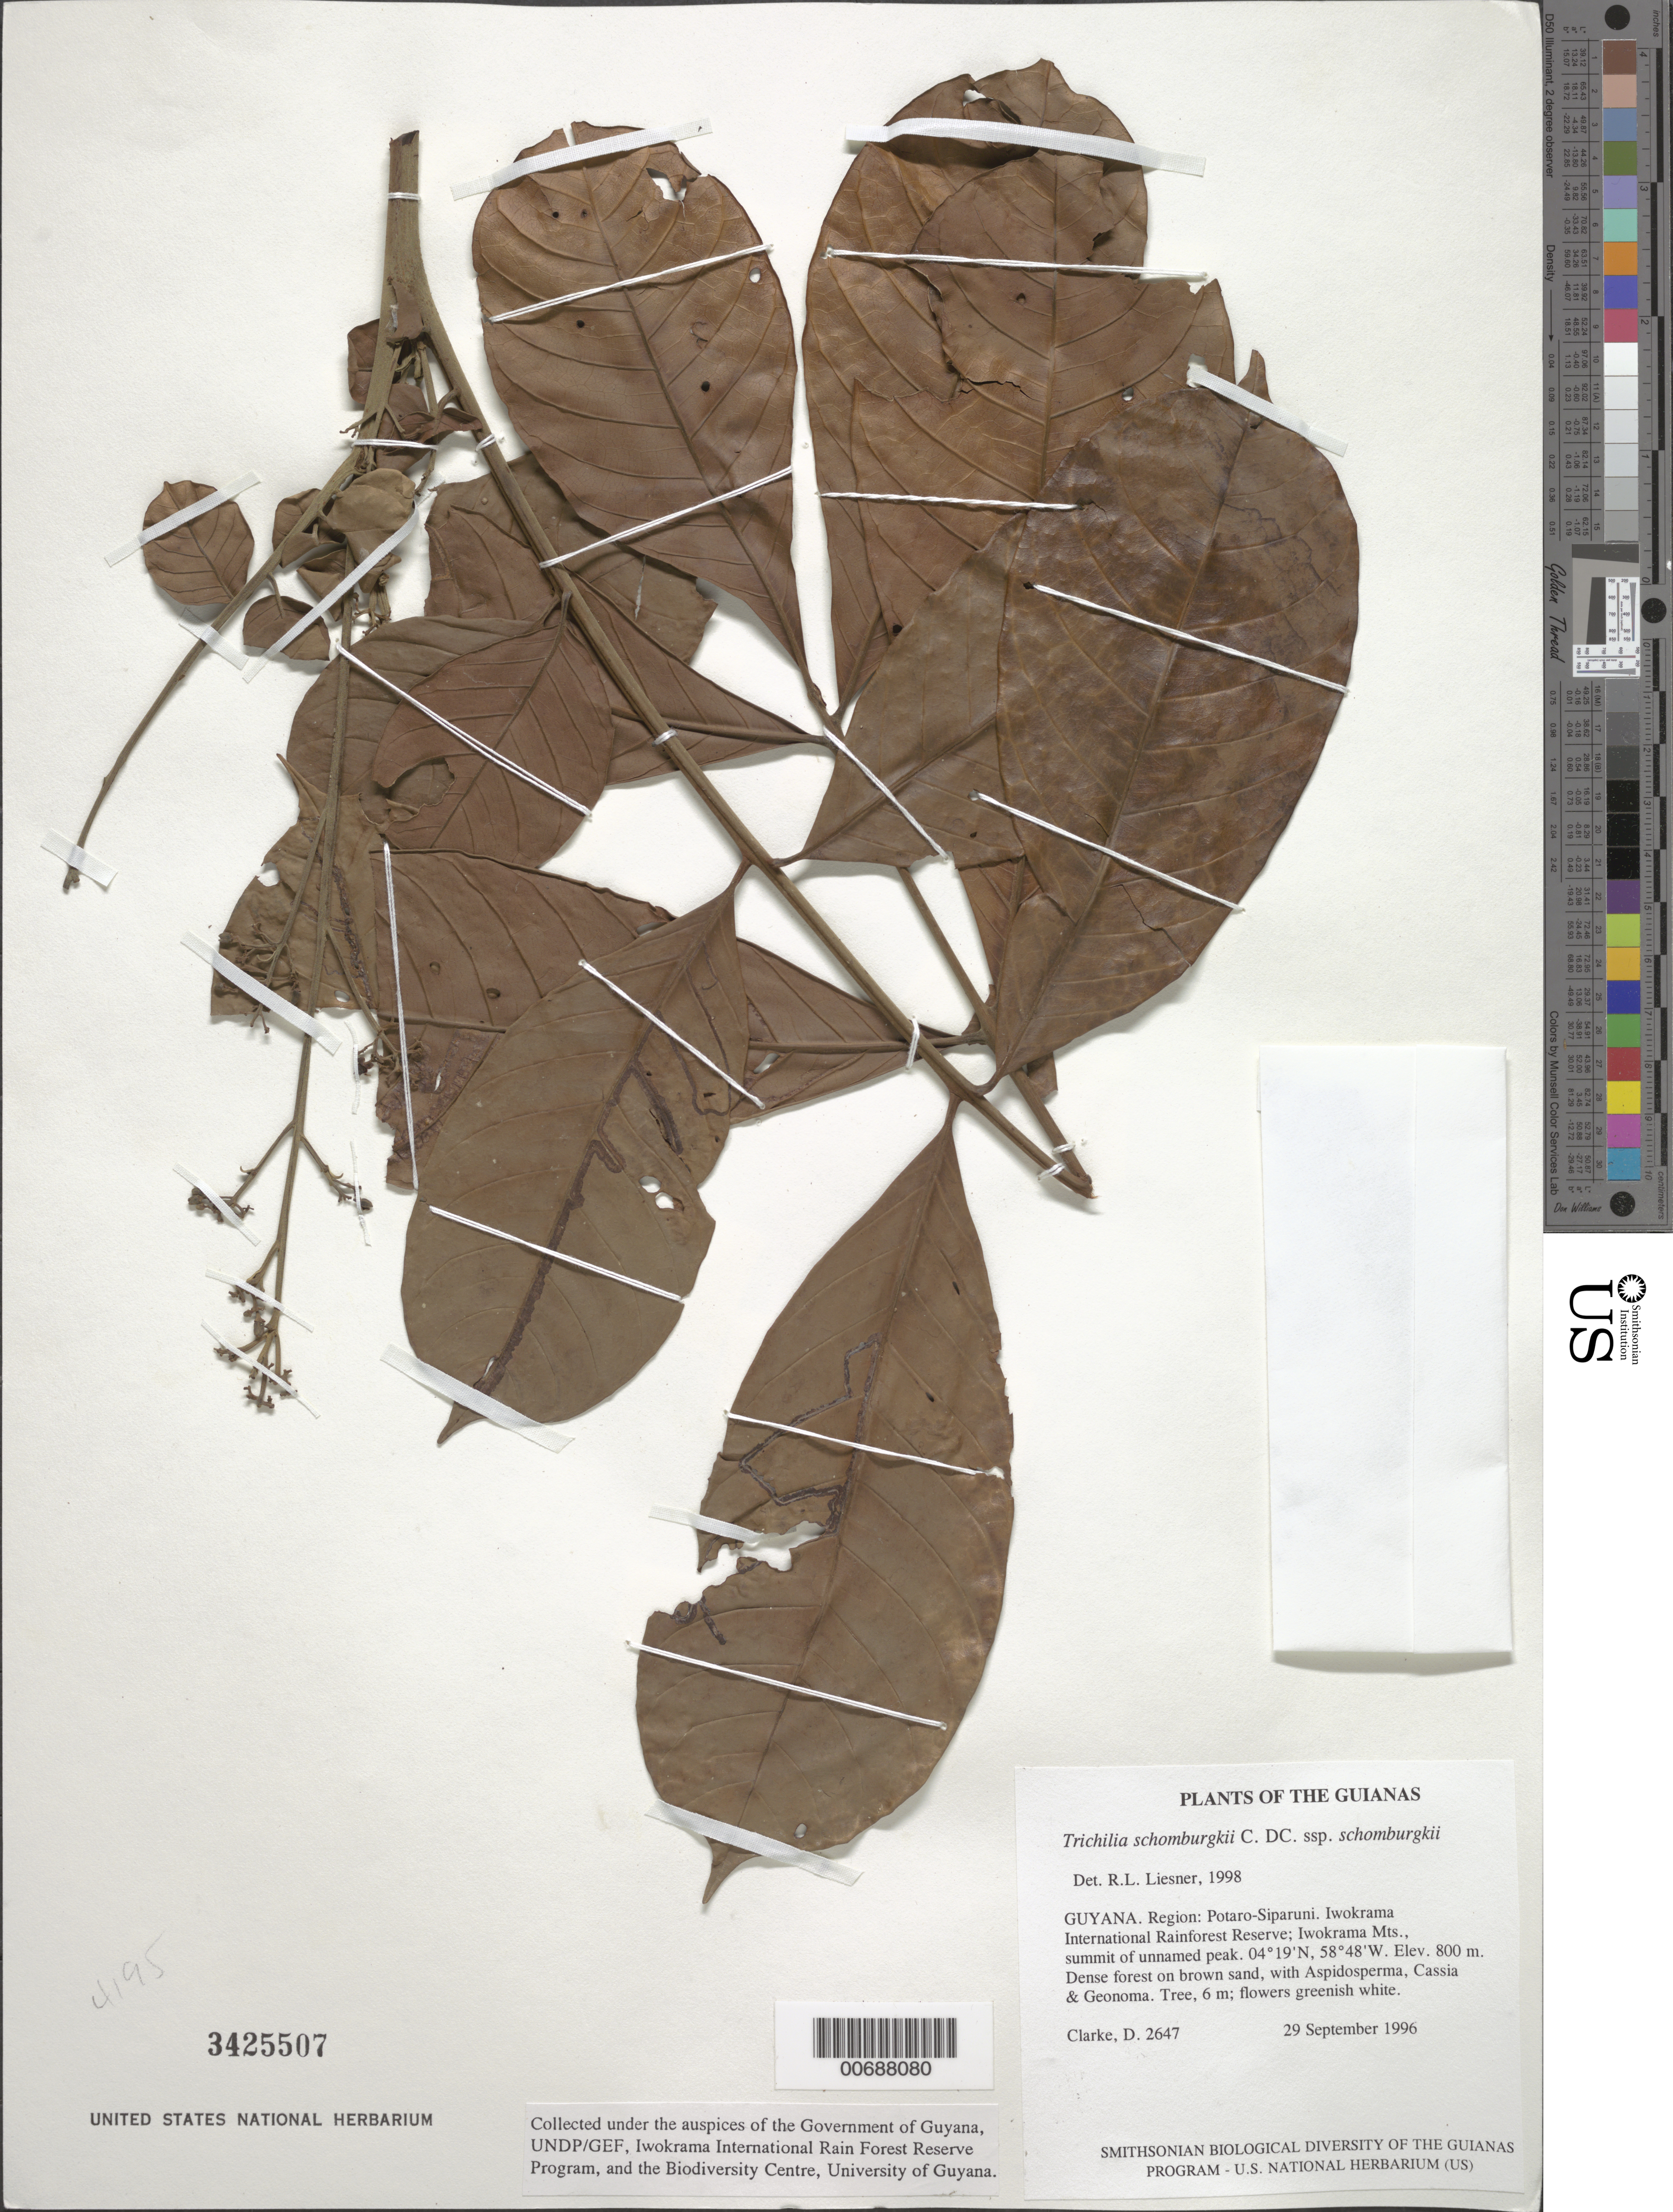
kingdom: Plantae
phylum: Tracheophyta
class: Magnoliopsida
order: Sapindales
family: Meliaceae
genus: Trichilia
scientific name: Trichilia schomburgkii subsp. schomburgkii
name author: C. DC.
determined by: Liesner, R. L.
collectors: H. D. Clarke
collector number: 2647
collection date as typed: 29 September 1996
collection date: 1996-09-29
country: Guyana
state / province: Potaro-Siparuni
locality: Iwokrama International Rainforest Reserve; Iwokrama Mts., summit of unnamed peak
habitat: Dense forest on brown sand, with Aspidosperma, Cassia & Geonoma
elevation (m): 800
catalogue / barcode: US 3425507